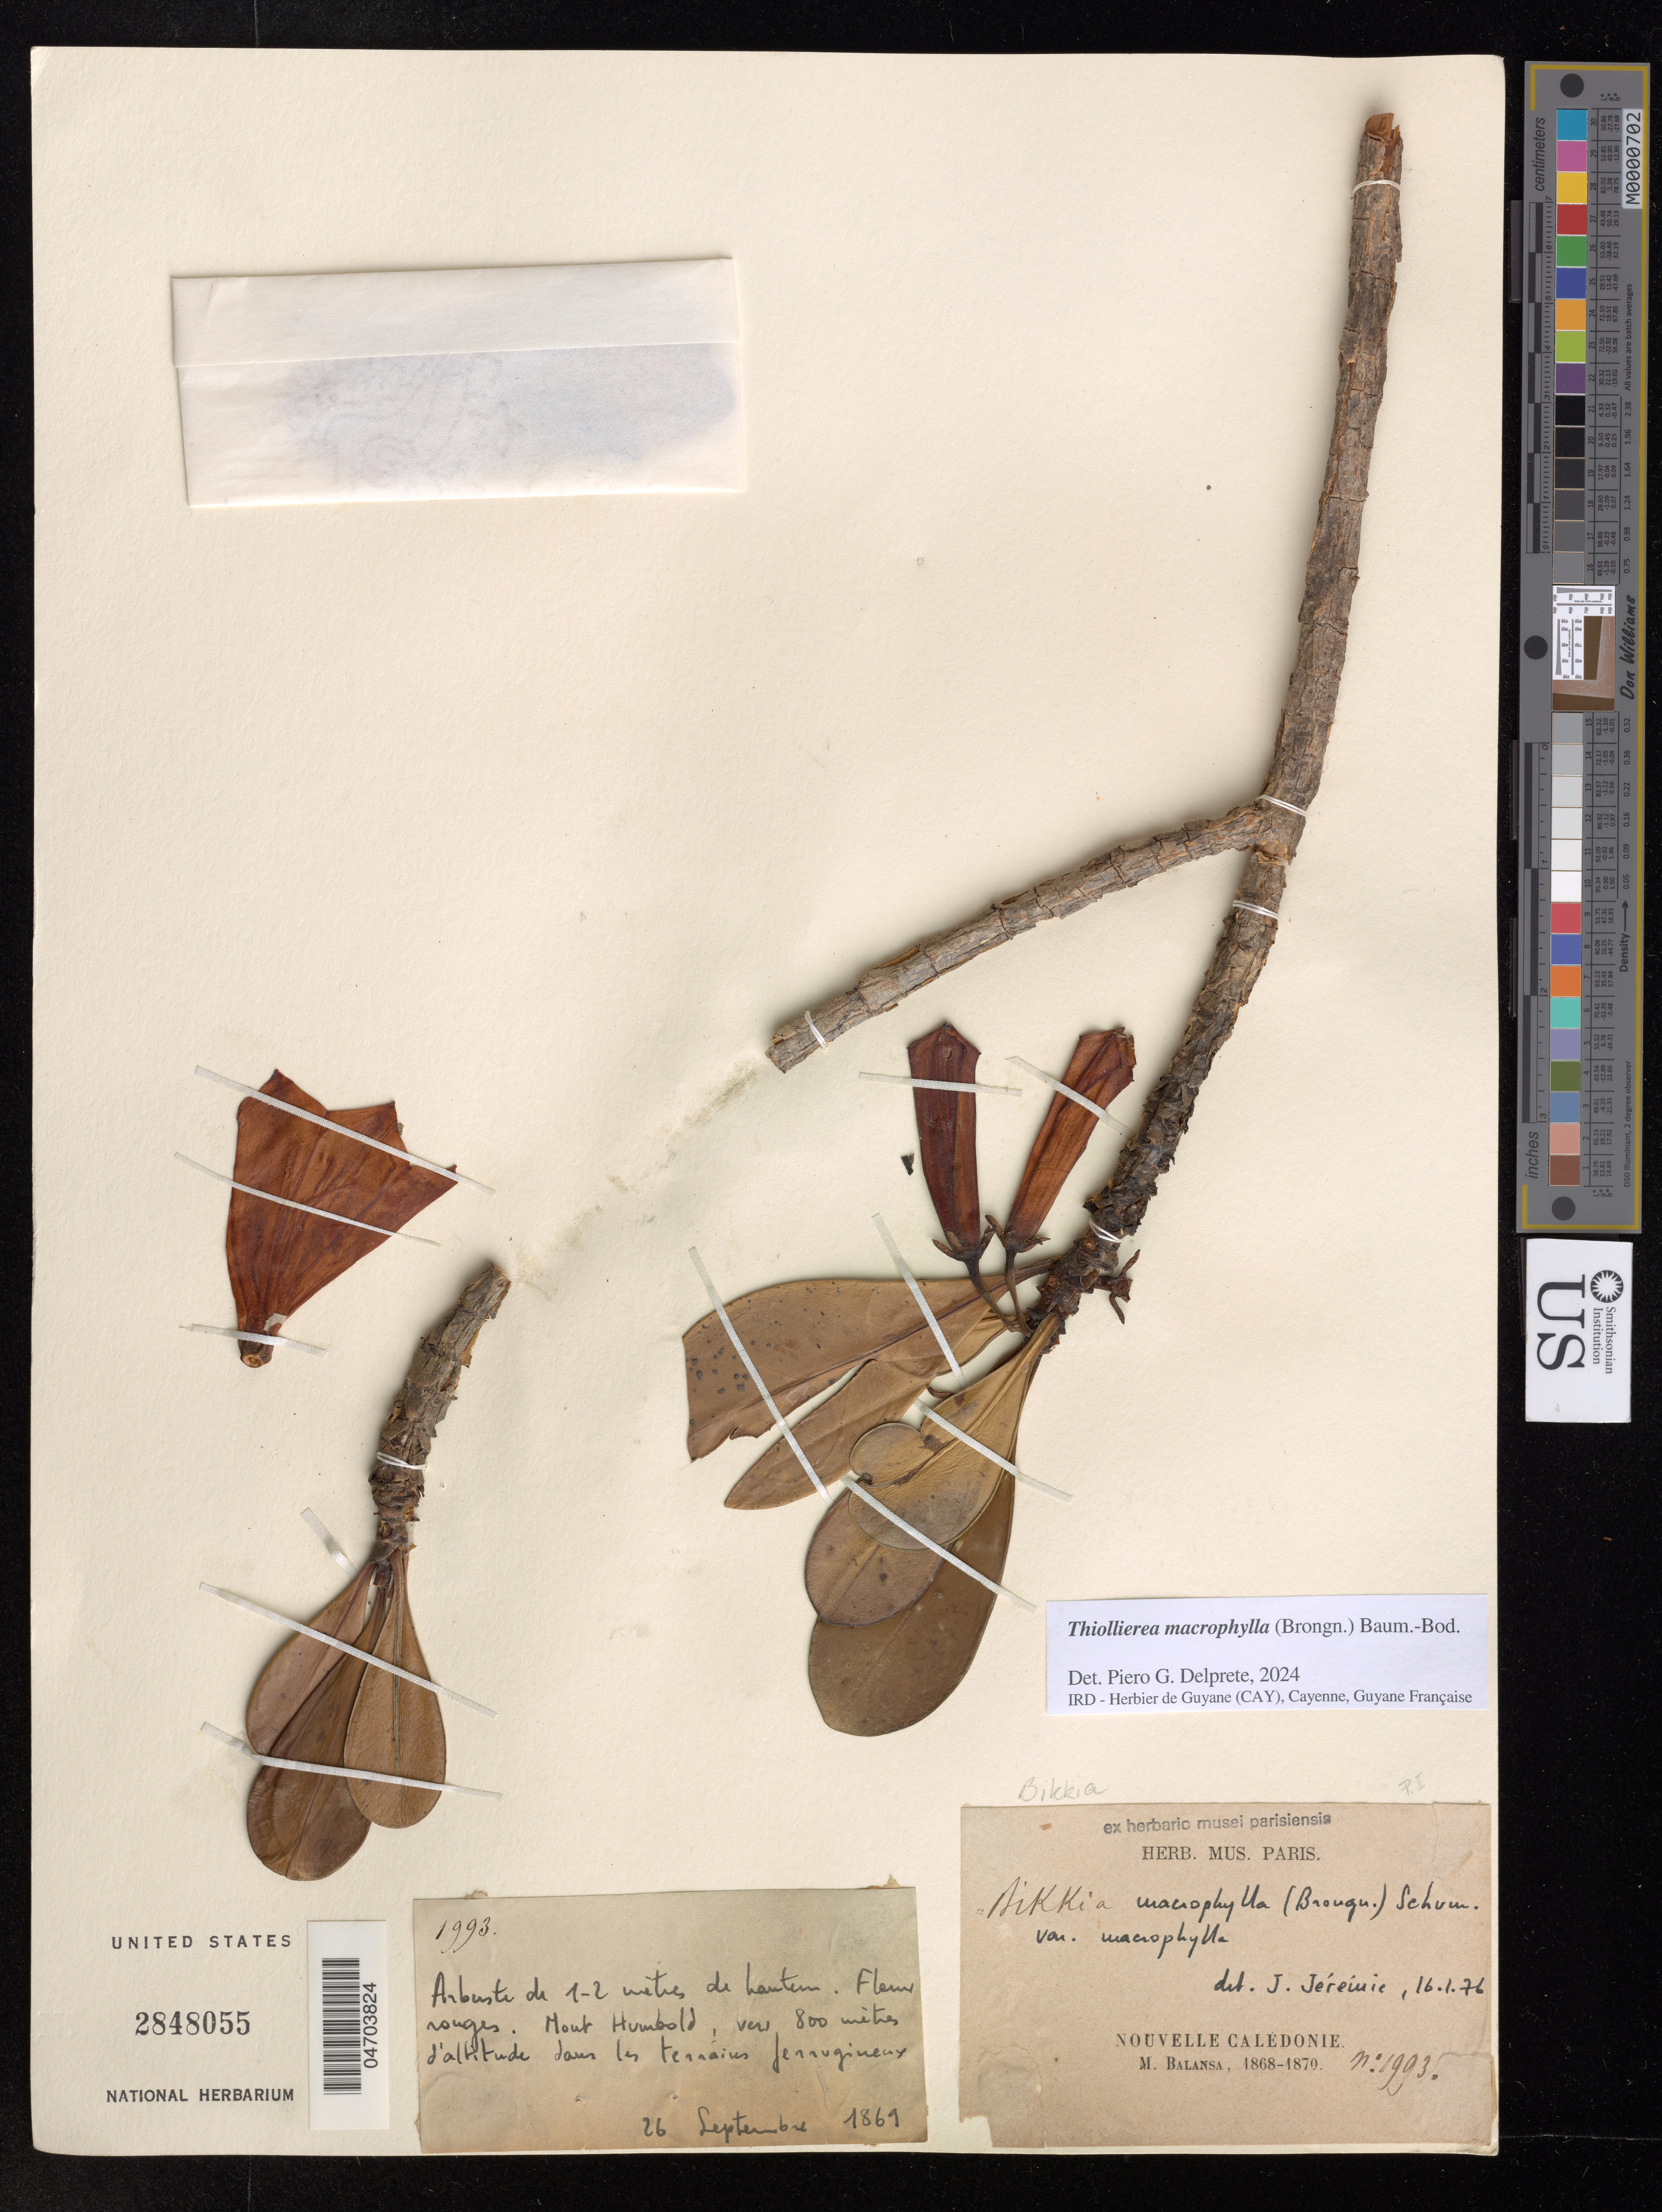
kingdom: Plantae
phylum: Tracheophyta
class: Magnoliopsida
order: Gentianales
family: Rubiaceae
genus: Thiollierea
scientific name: Thiollierea macrophylla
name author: (Brongn.) Baum.-Bod.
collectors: M. Lansa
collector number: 1993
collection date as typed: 1870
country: France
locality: Nouvelle Caldonie.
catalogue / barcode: US 2848055